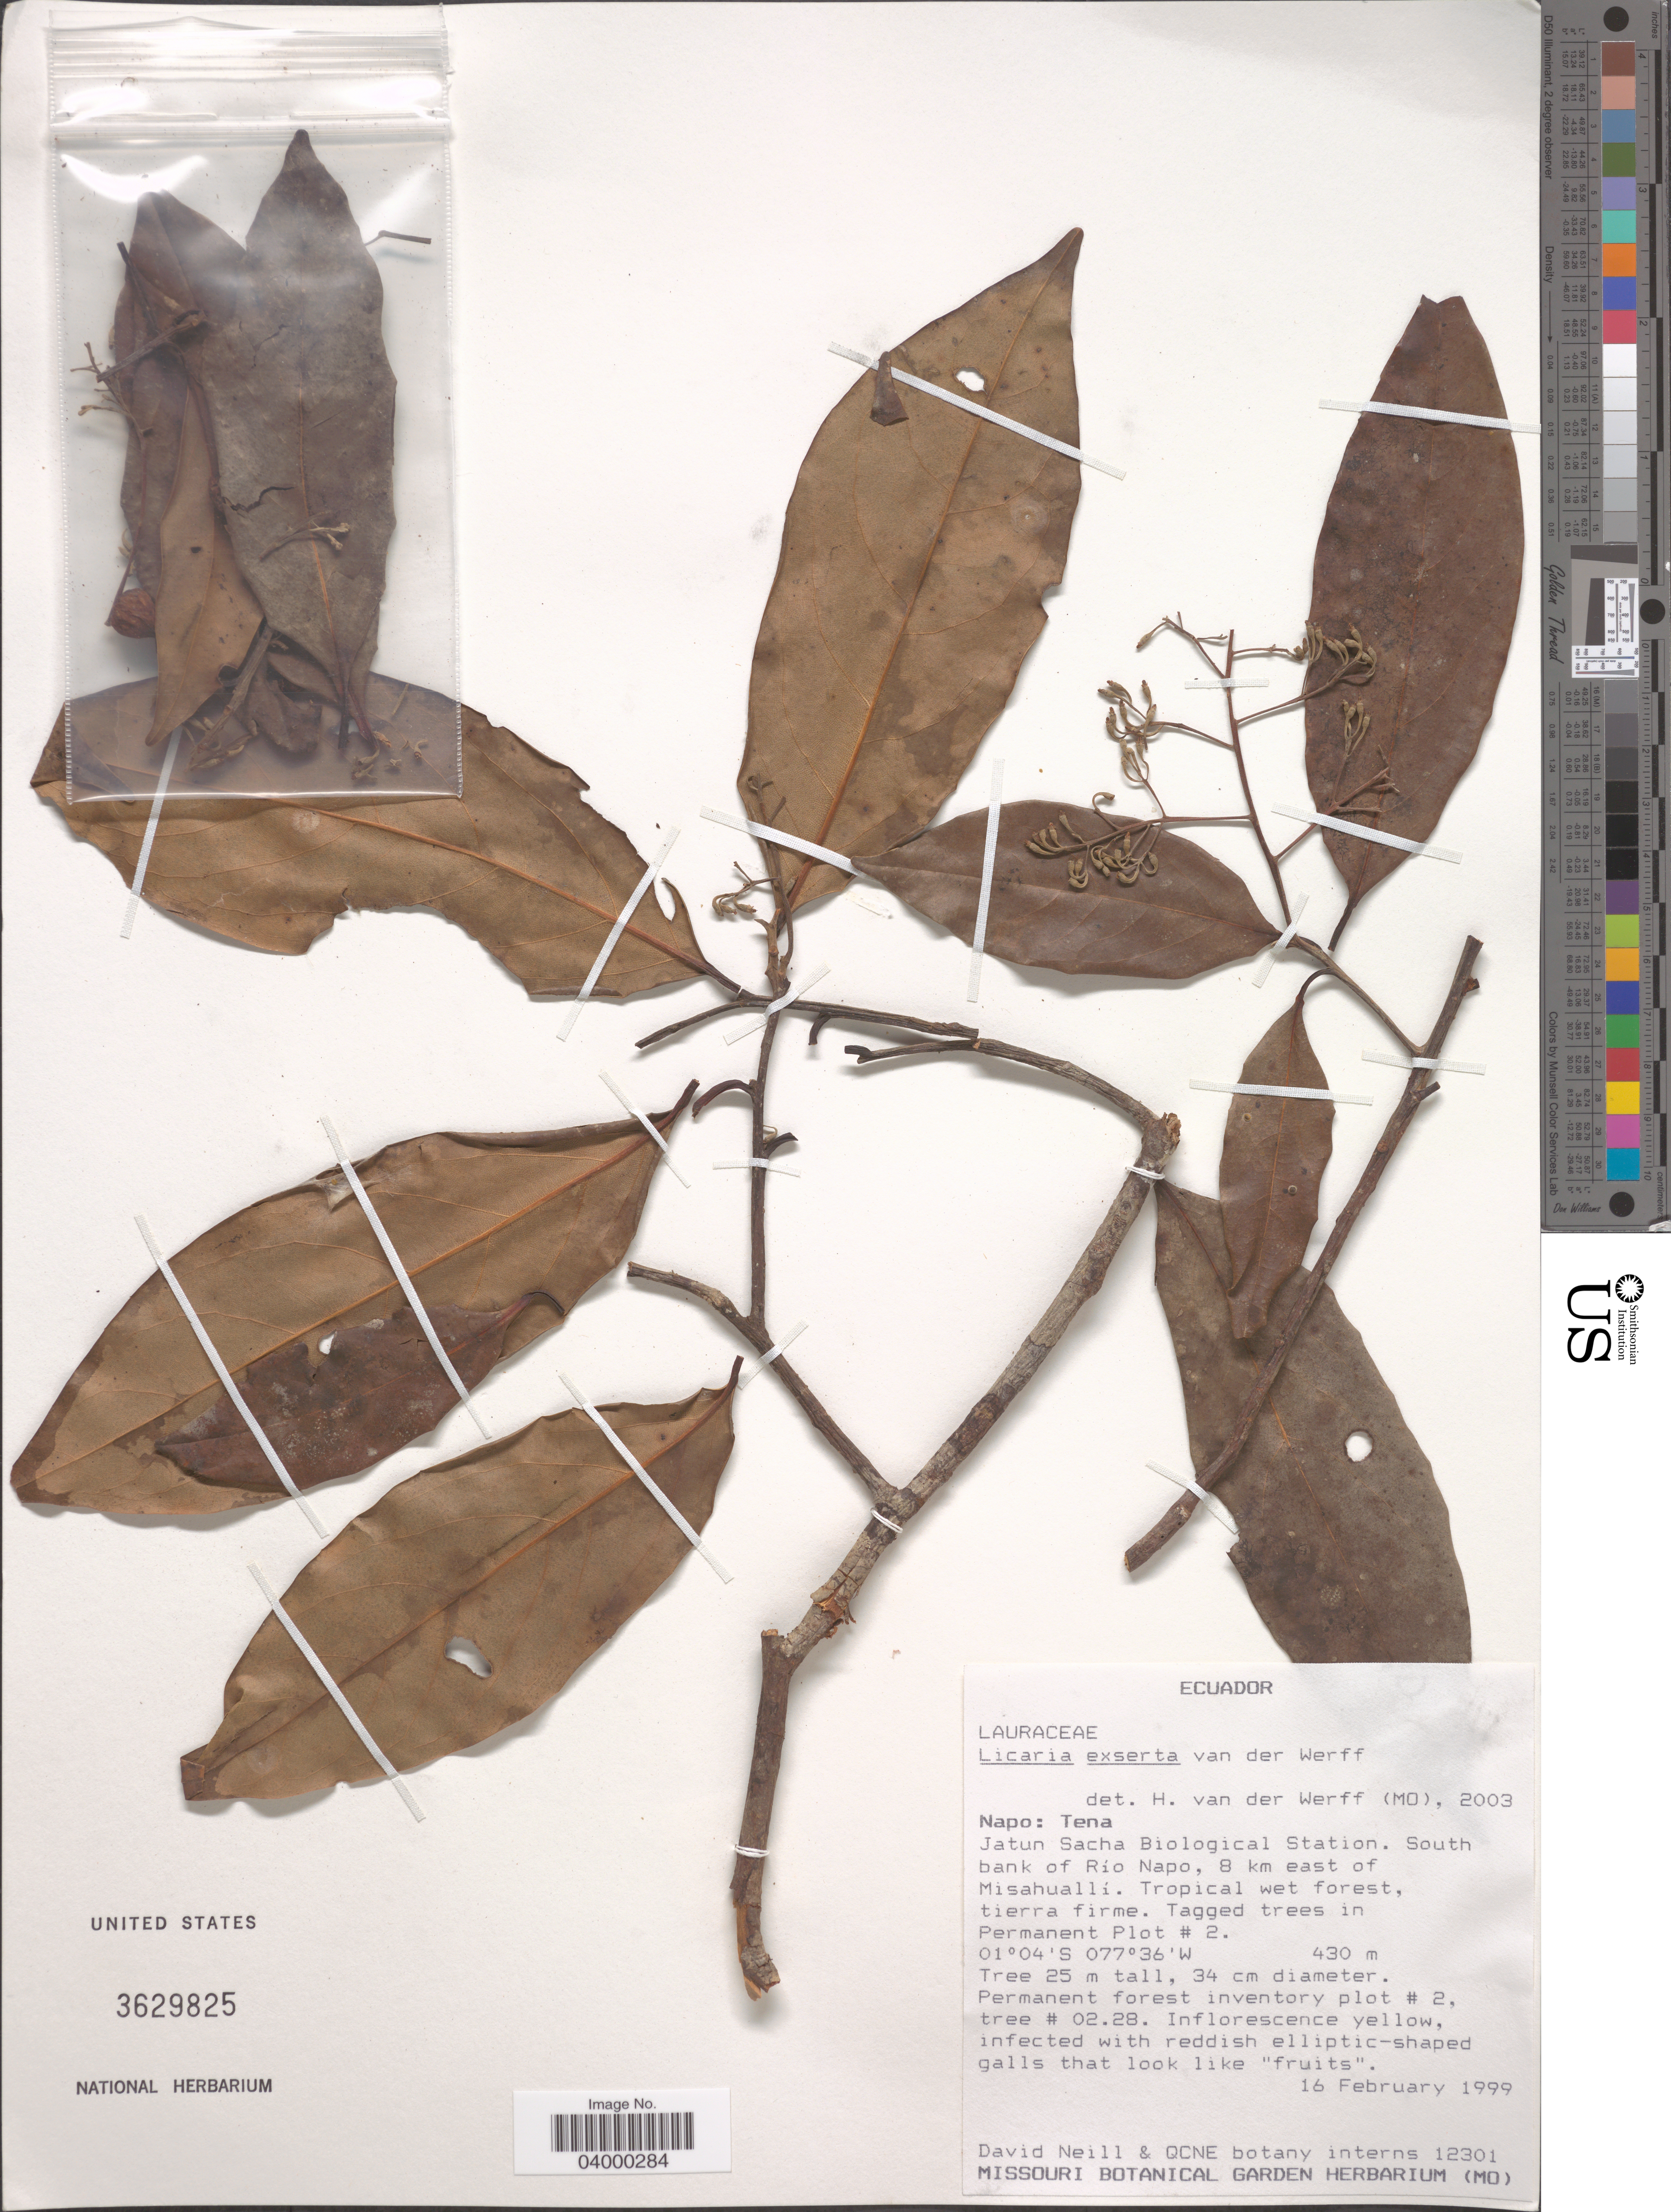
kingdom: Plantae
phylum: Tracheophyta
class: Magnoliopsida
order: Laurales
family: Lauraceae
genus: Licaria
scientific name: Licaria exserta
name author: van der Werff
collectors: D. Neill & QCNE botany interns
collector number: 12301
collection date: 1999-02-16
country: Ecuador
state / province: Napo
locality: Tena. Jatun Sacha Biological Station. South bank of Río Napo, 8 km east of Misahuallí.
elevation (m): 430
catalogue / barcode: US 3629825